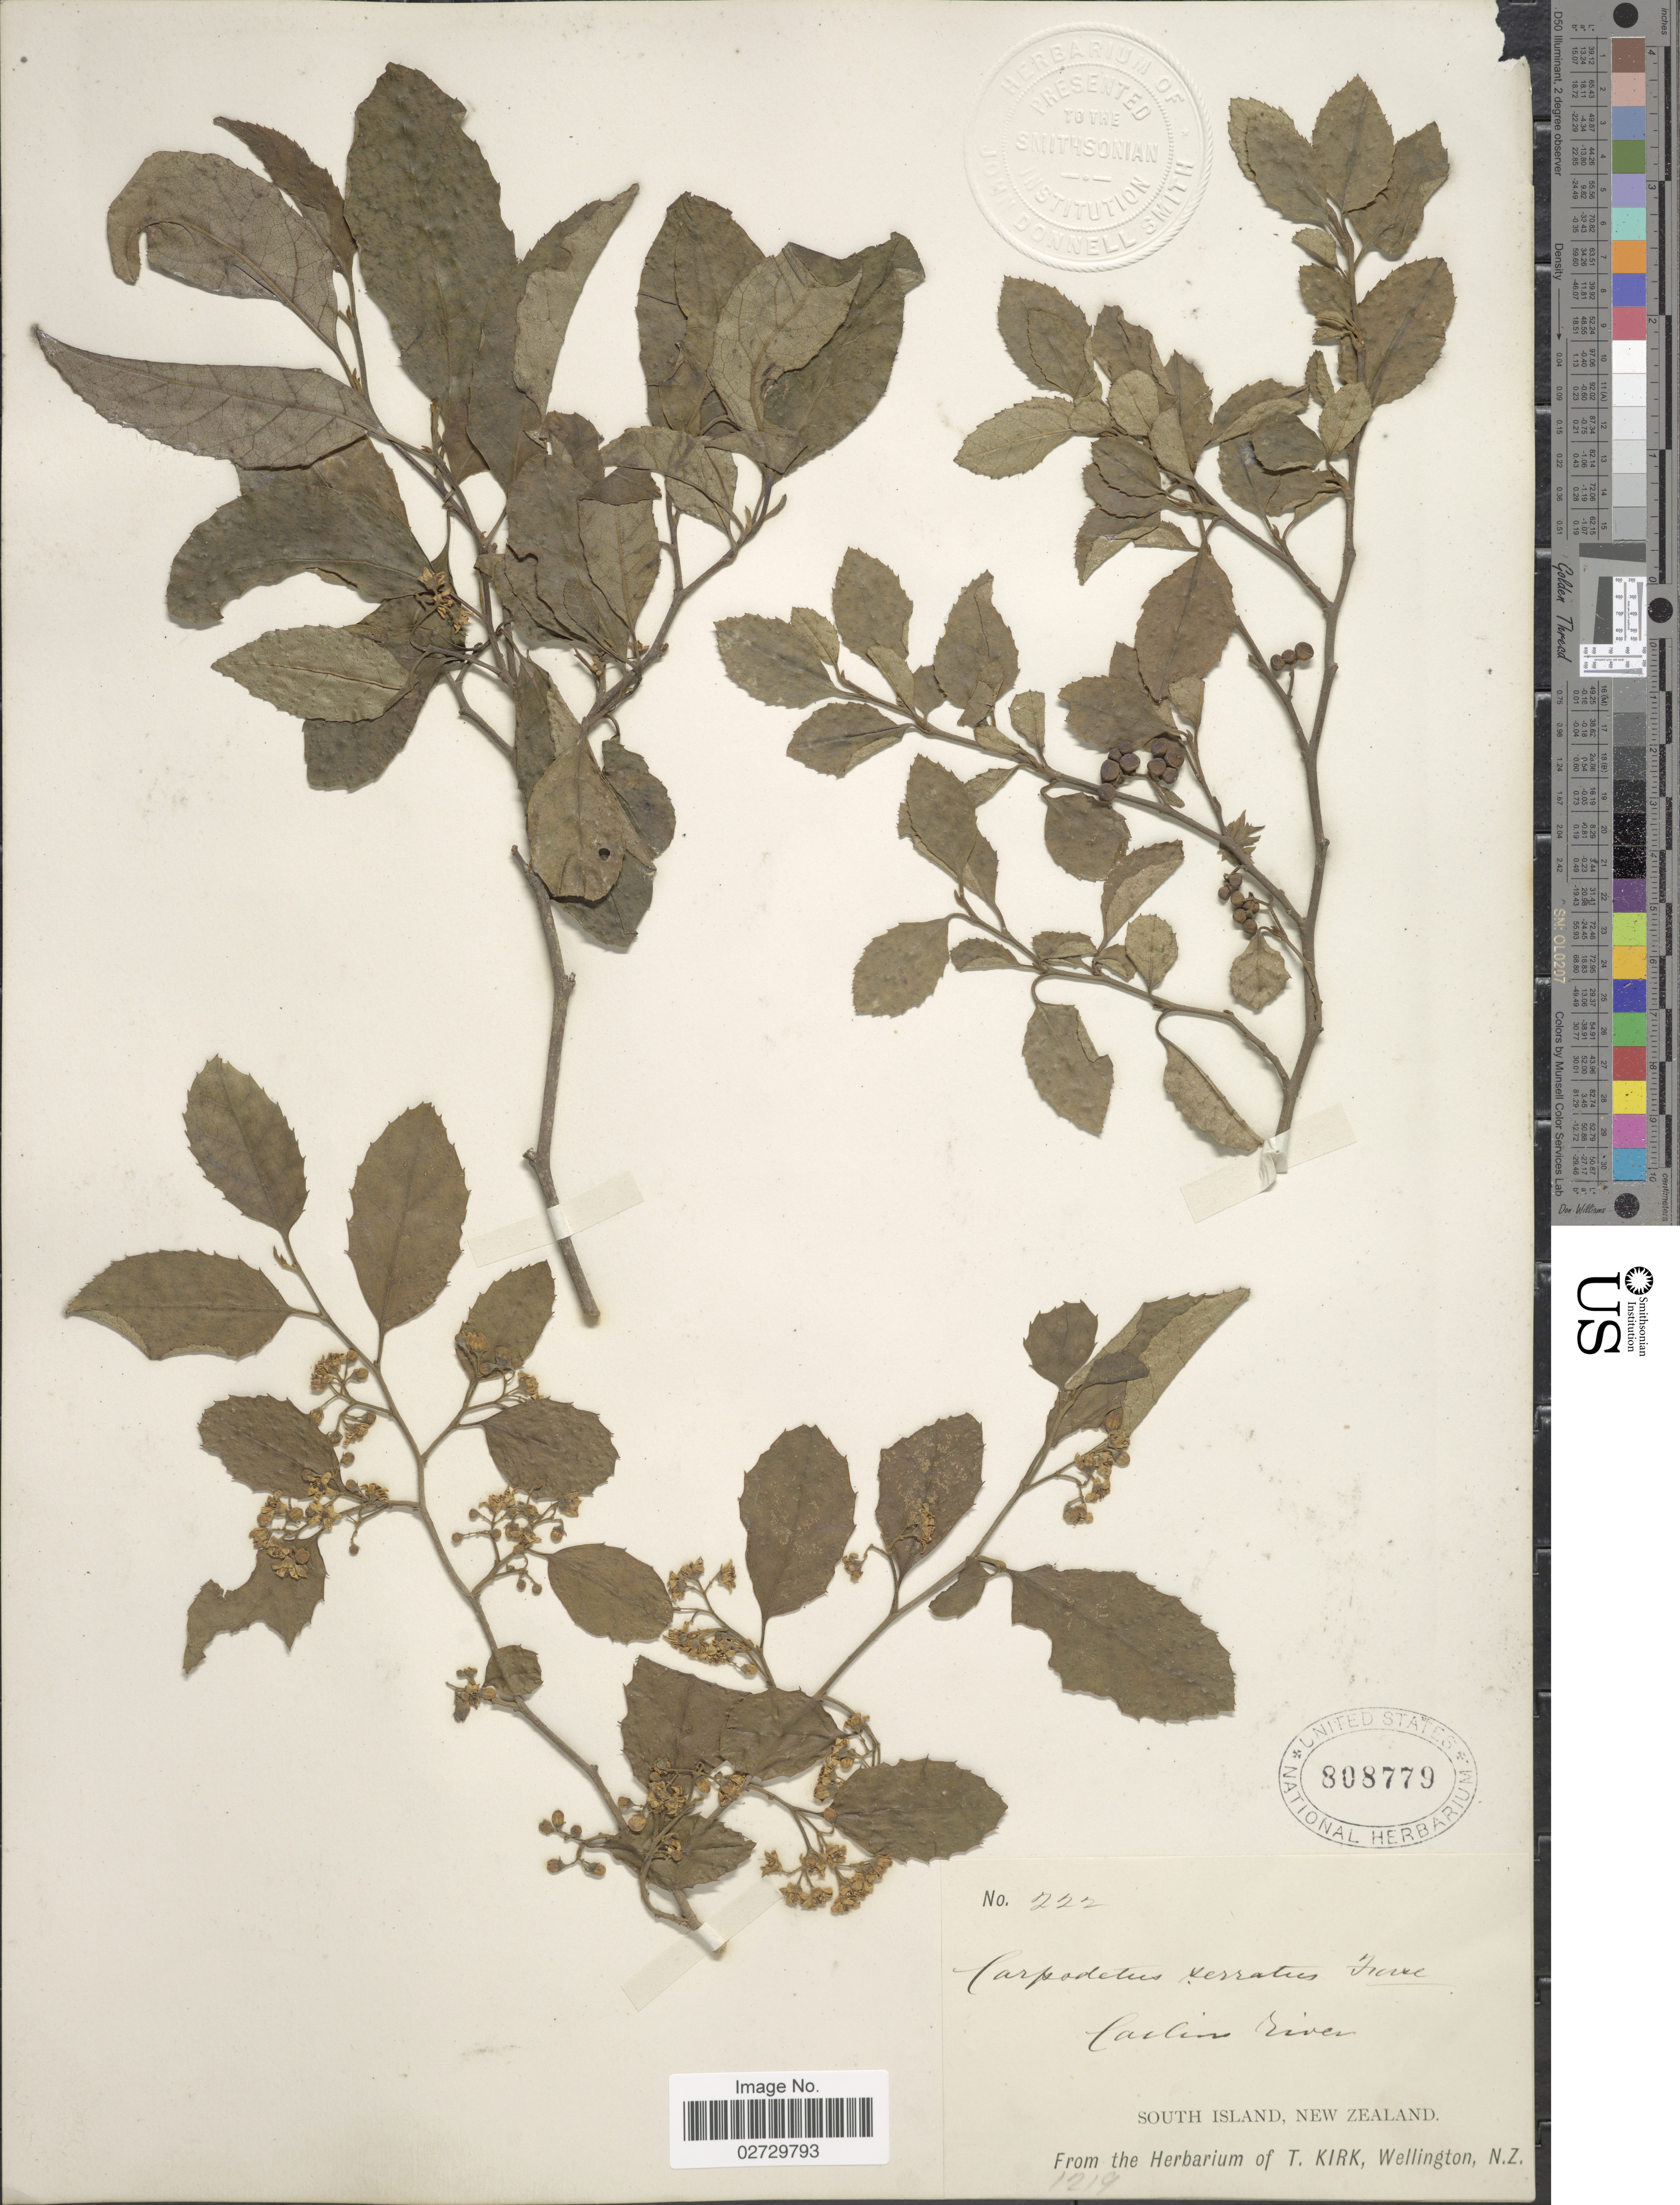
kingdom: Plantae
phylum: Tracheophyta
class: Magnoliopsida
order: Asterales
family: Rousseaceae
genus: Carpodetus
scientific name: Carpodetus serratus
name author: J.R. Forst. & G. Forst.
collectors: ex herb. T. Kirk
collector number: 222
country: New Zealand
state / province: Southland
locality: South Island, Carlin River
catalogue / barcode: US 808779